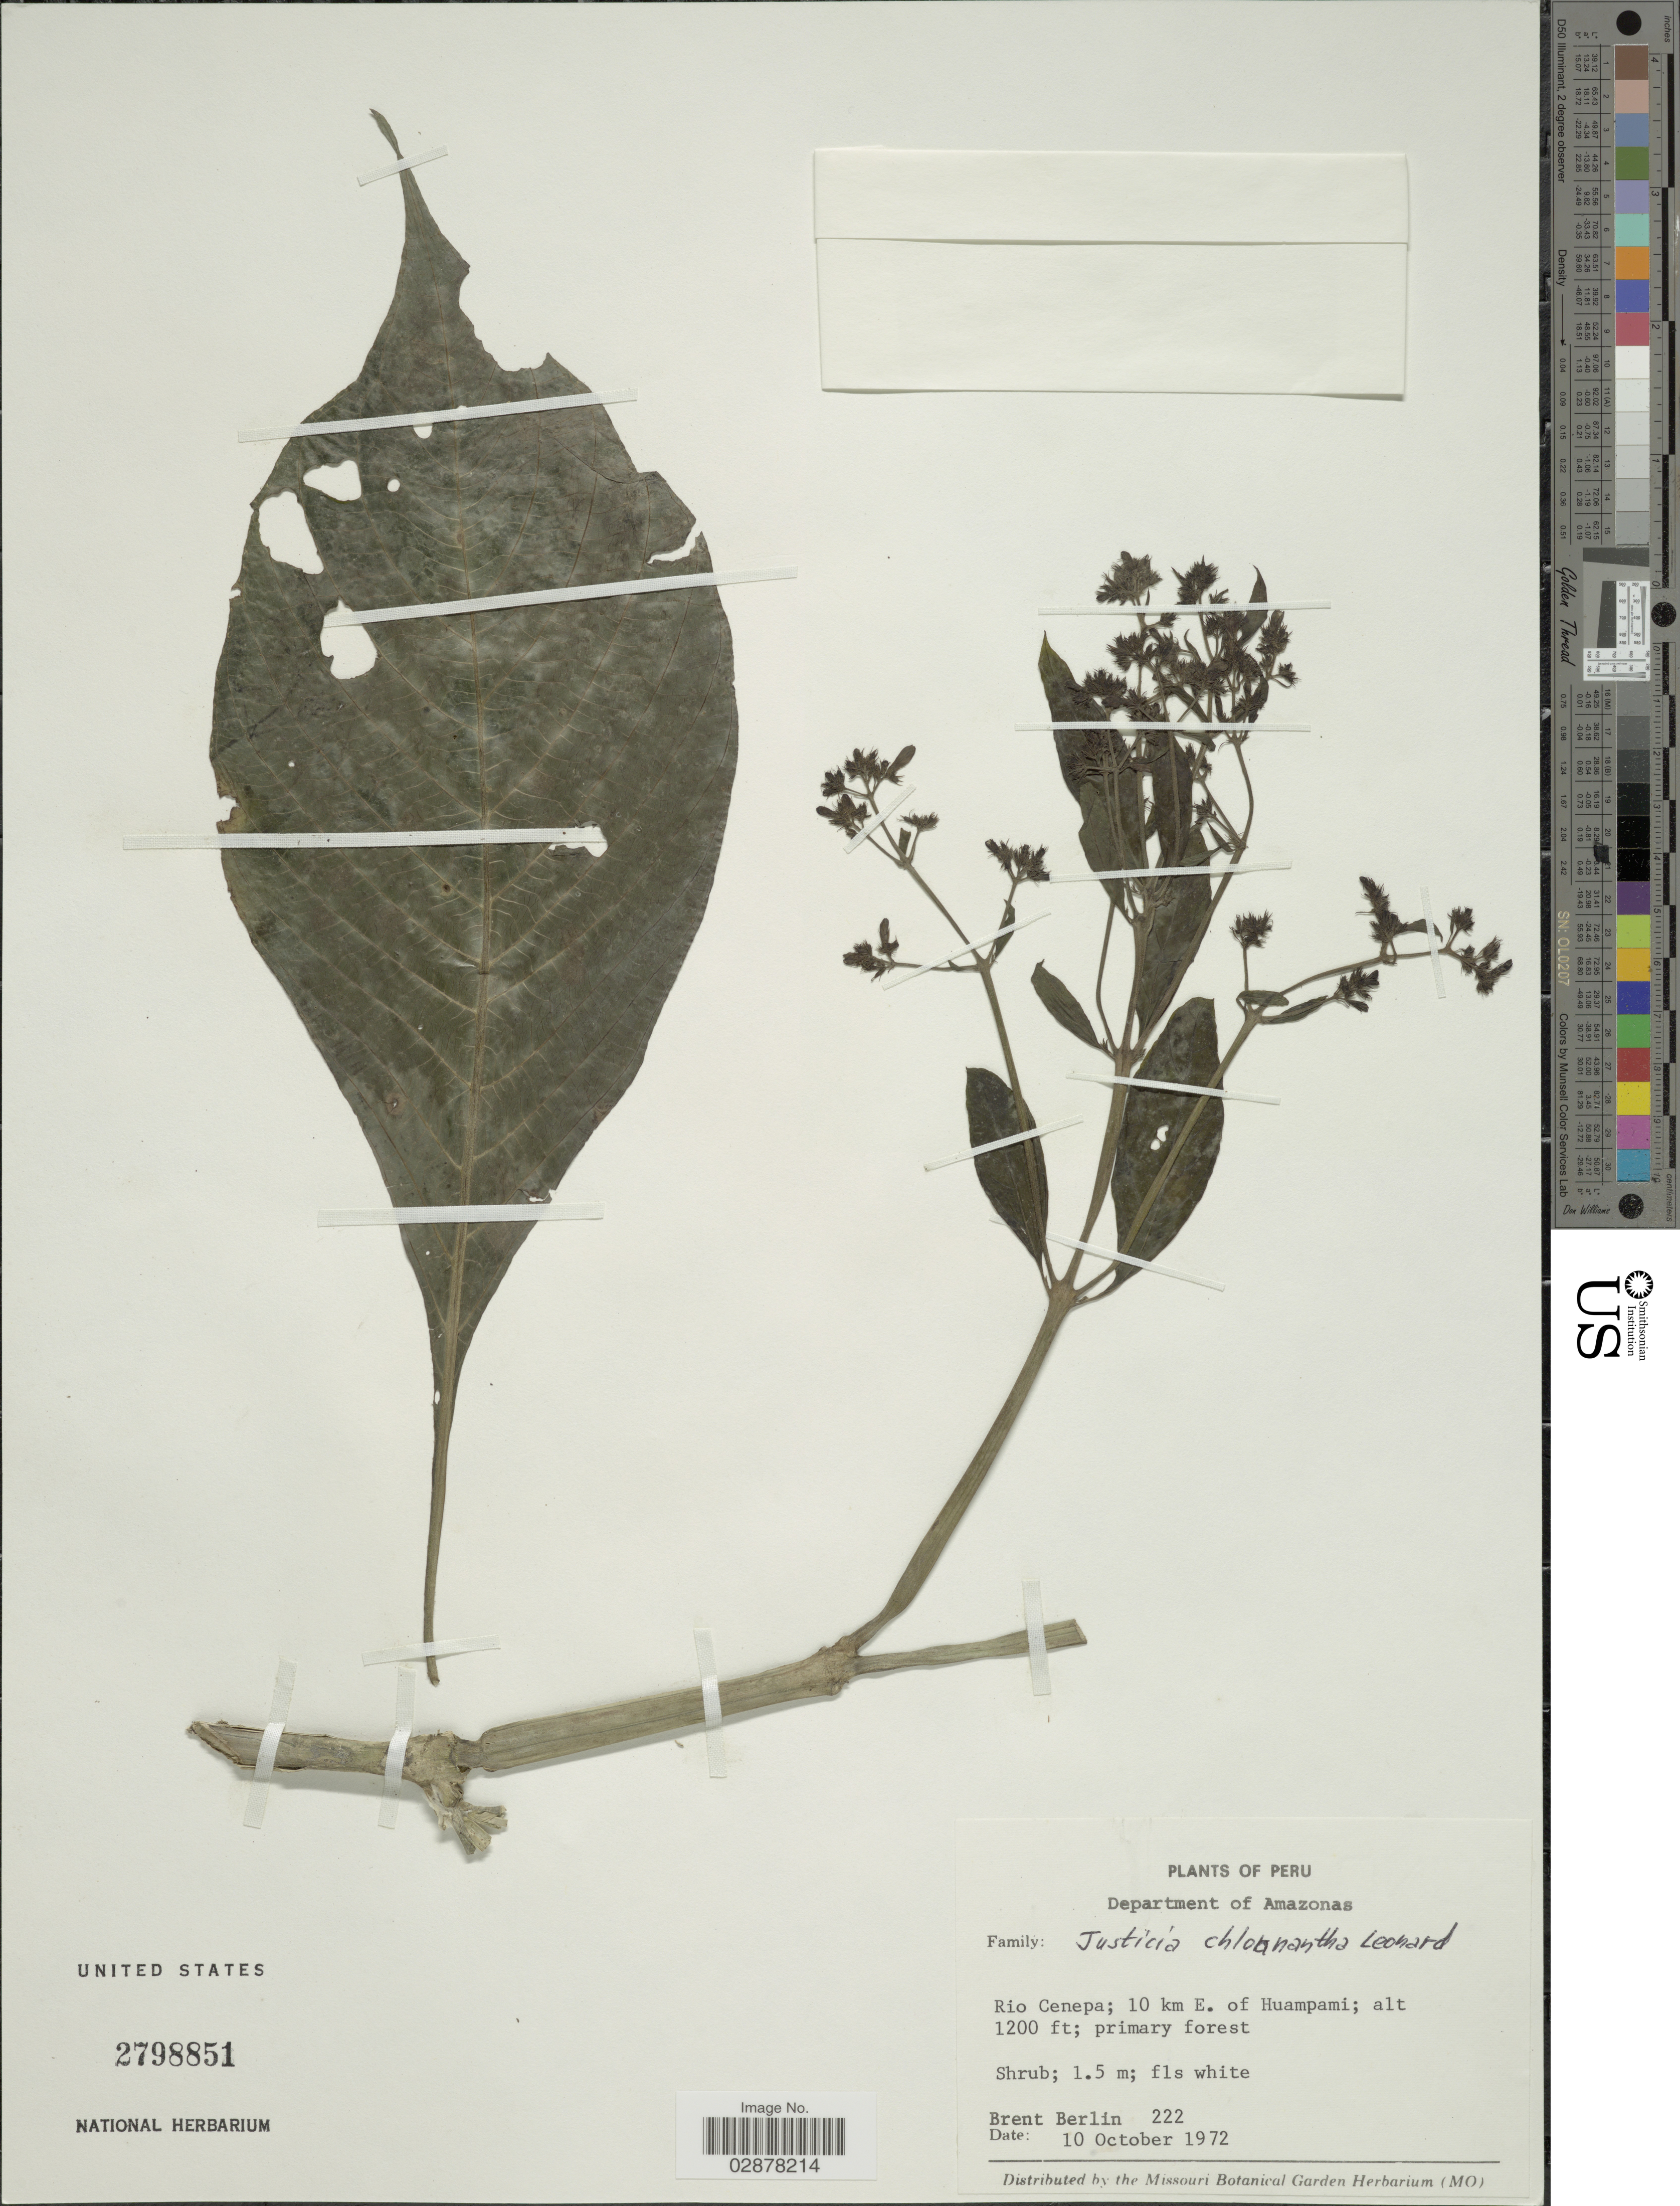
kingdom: Plantae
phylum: Tracheophyta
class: Magnoliopsida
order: Lamiales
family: Acanthaceae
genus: Justicia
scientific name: Justicia chloanantha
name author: Leonard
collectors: B. Berlin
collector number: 222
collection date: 1972-10-10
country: Peru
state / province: Amazonas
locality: Department of Amazonas, Rio Cenepa, 10 km E. of Huampami.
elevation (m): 366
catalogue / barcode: US 2798851